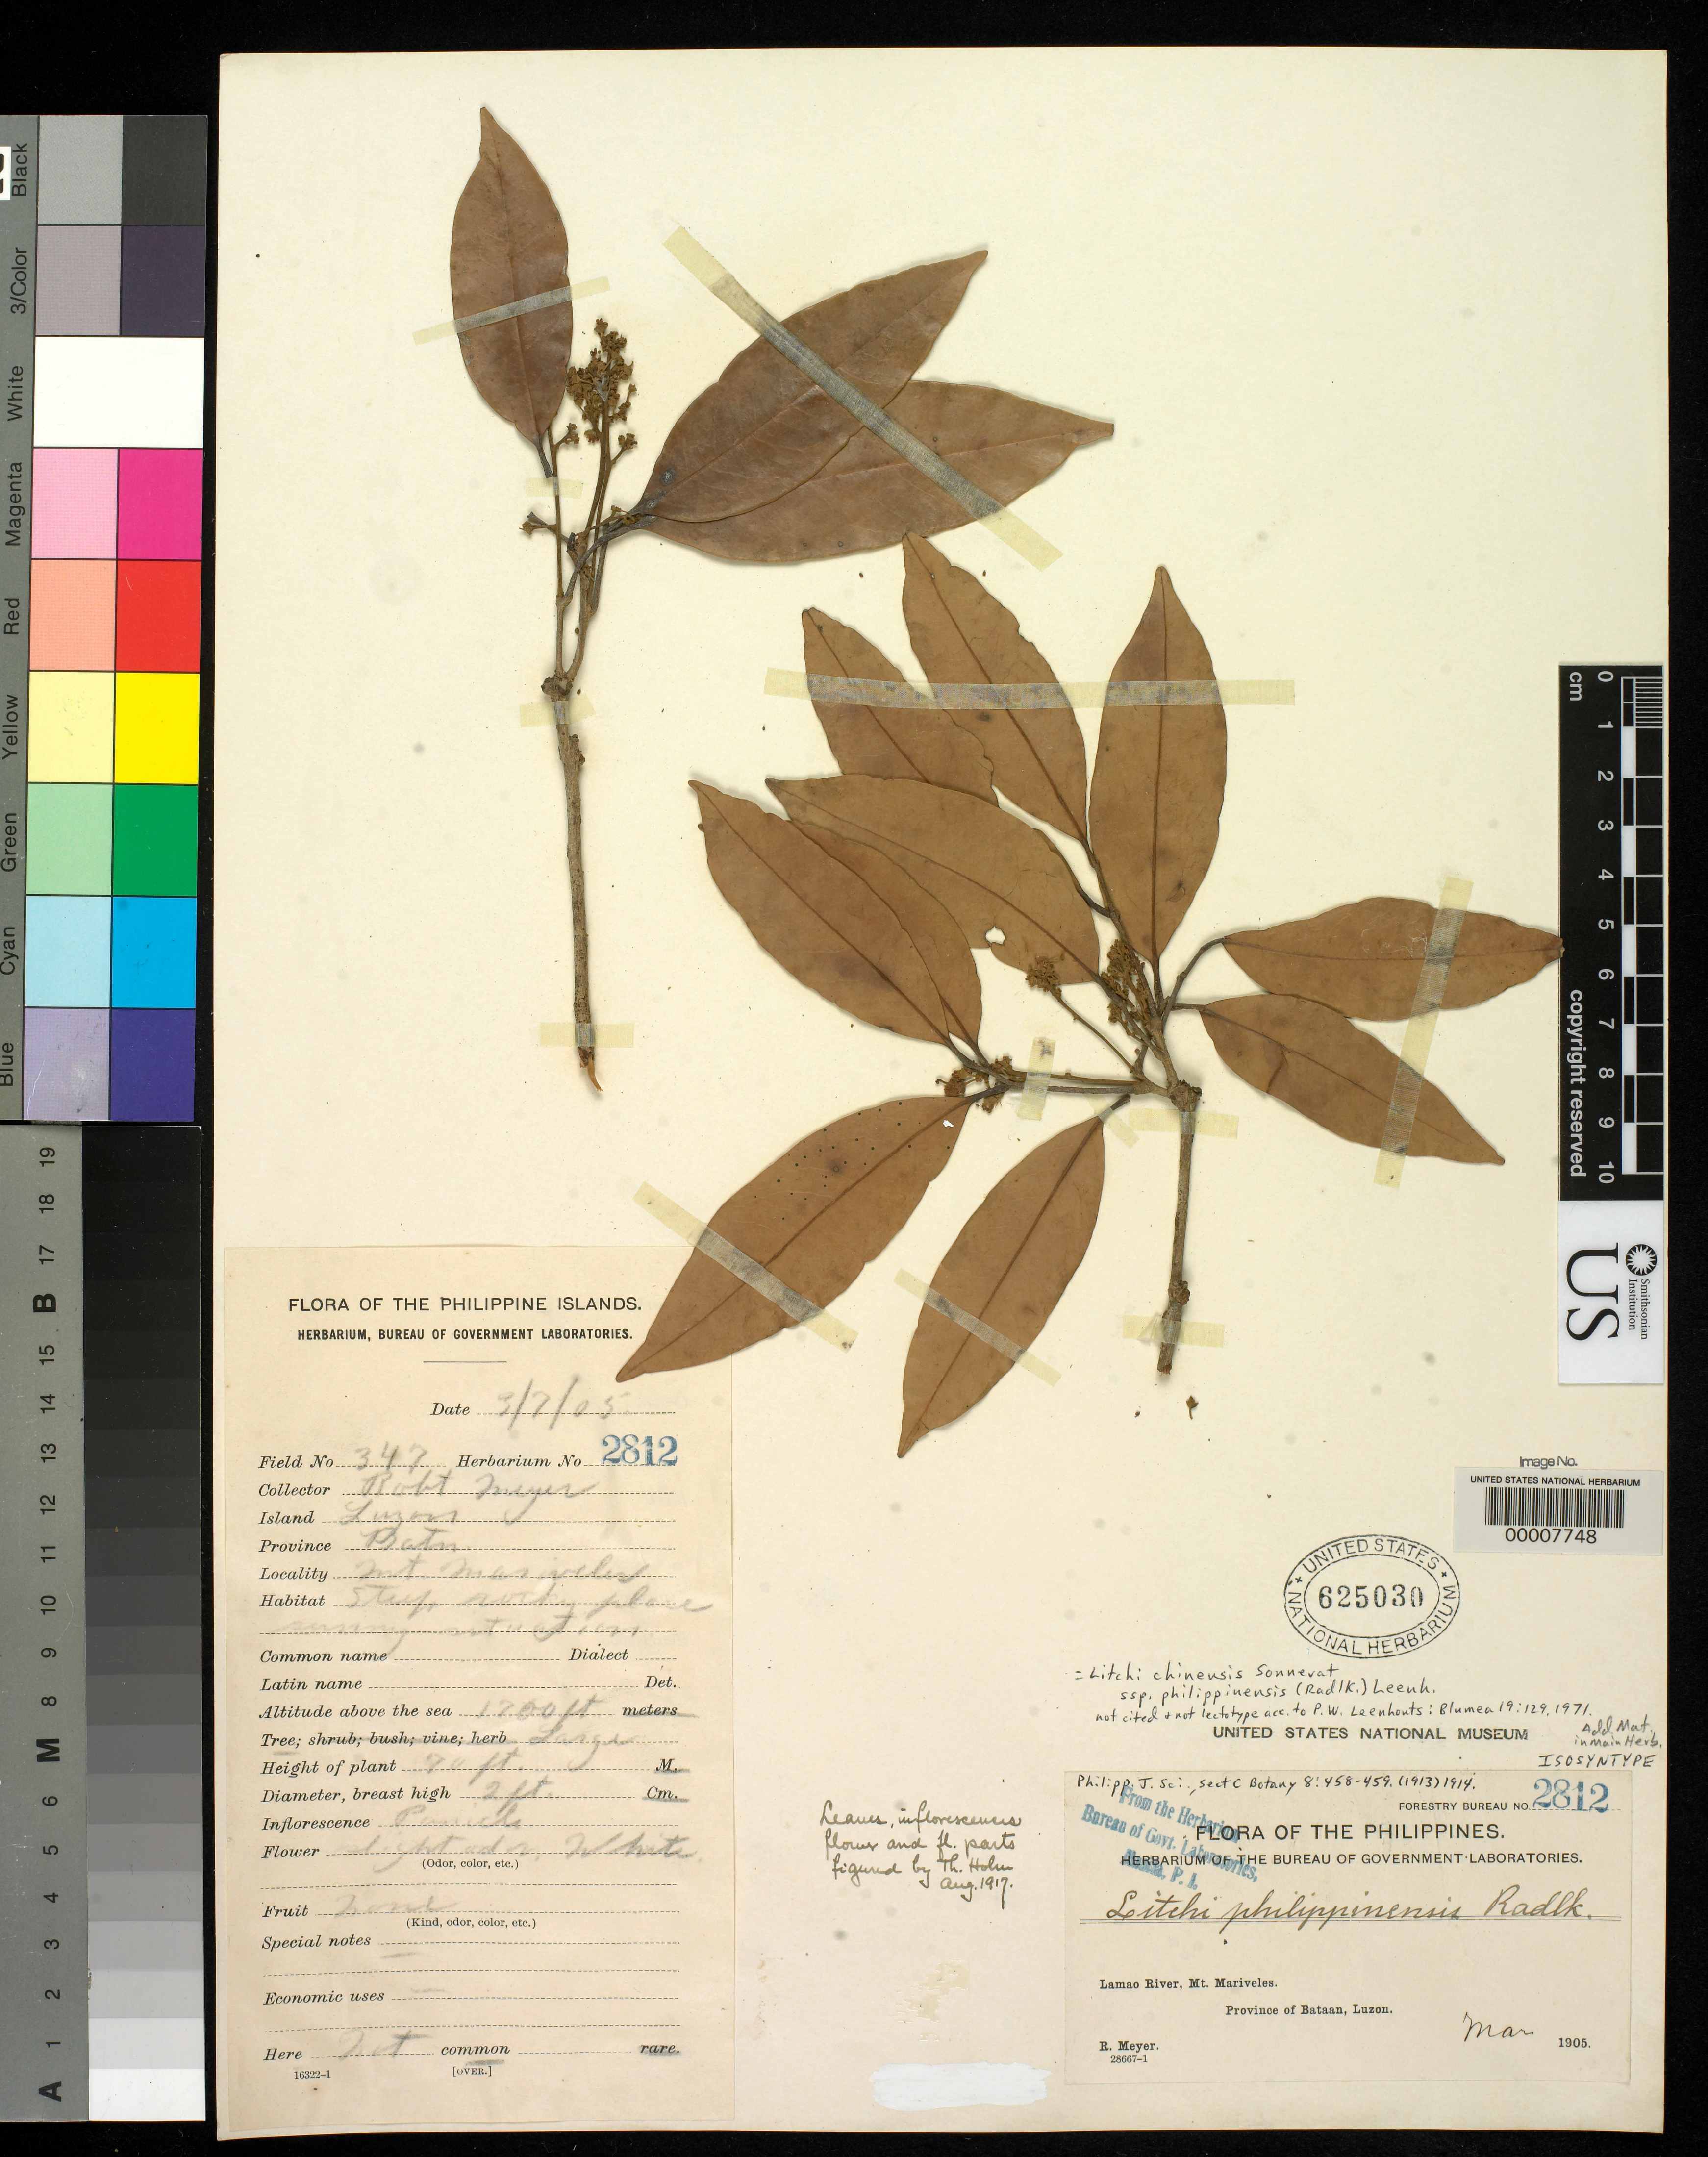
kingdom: Plantae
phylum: Tracheophyta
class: Magnoliopsida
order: Sapindales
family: Sapindaceae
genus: Litchi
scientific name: Litchi philippinensis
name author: Radlk.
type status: Isosyntype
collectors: R. Meyer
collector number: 347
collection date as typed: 07 Mar 1905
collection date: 1905-03-07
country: Philippines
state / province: Central Luzon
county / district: Bataan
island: Luzon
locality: Mt. Mariveles, Lamao River.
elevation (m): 518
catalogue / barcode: US 625030